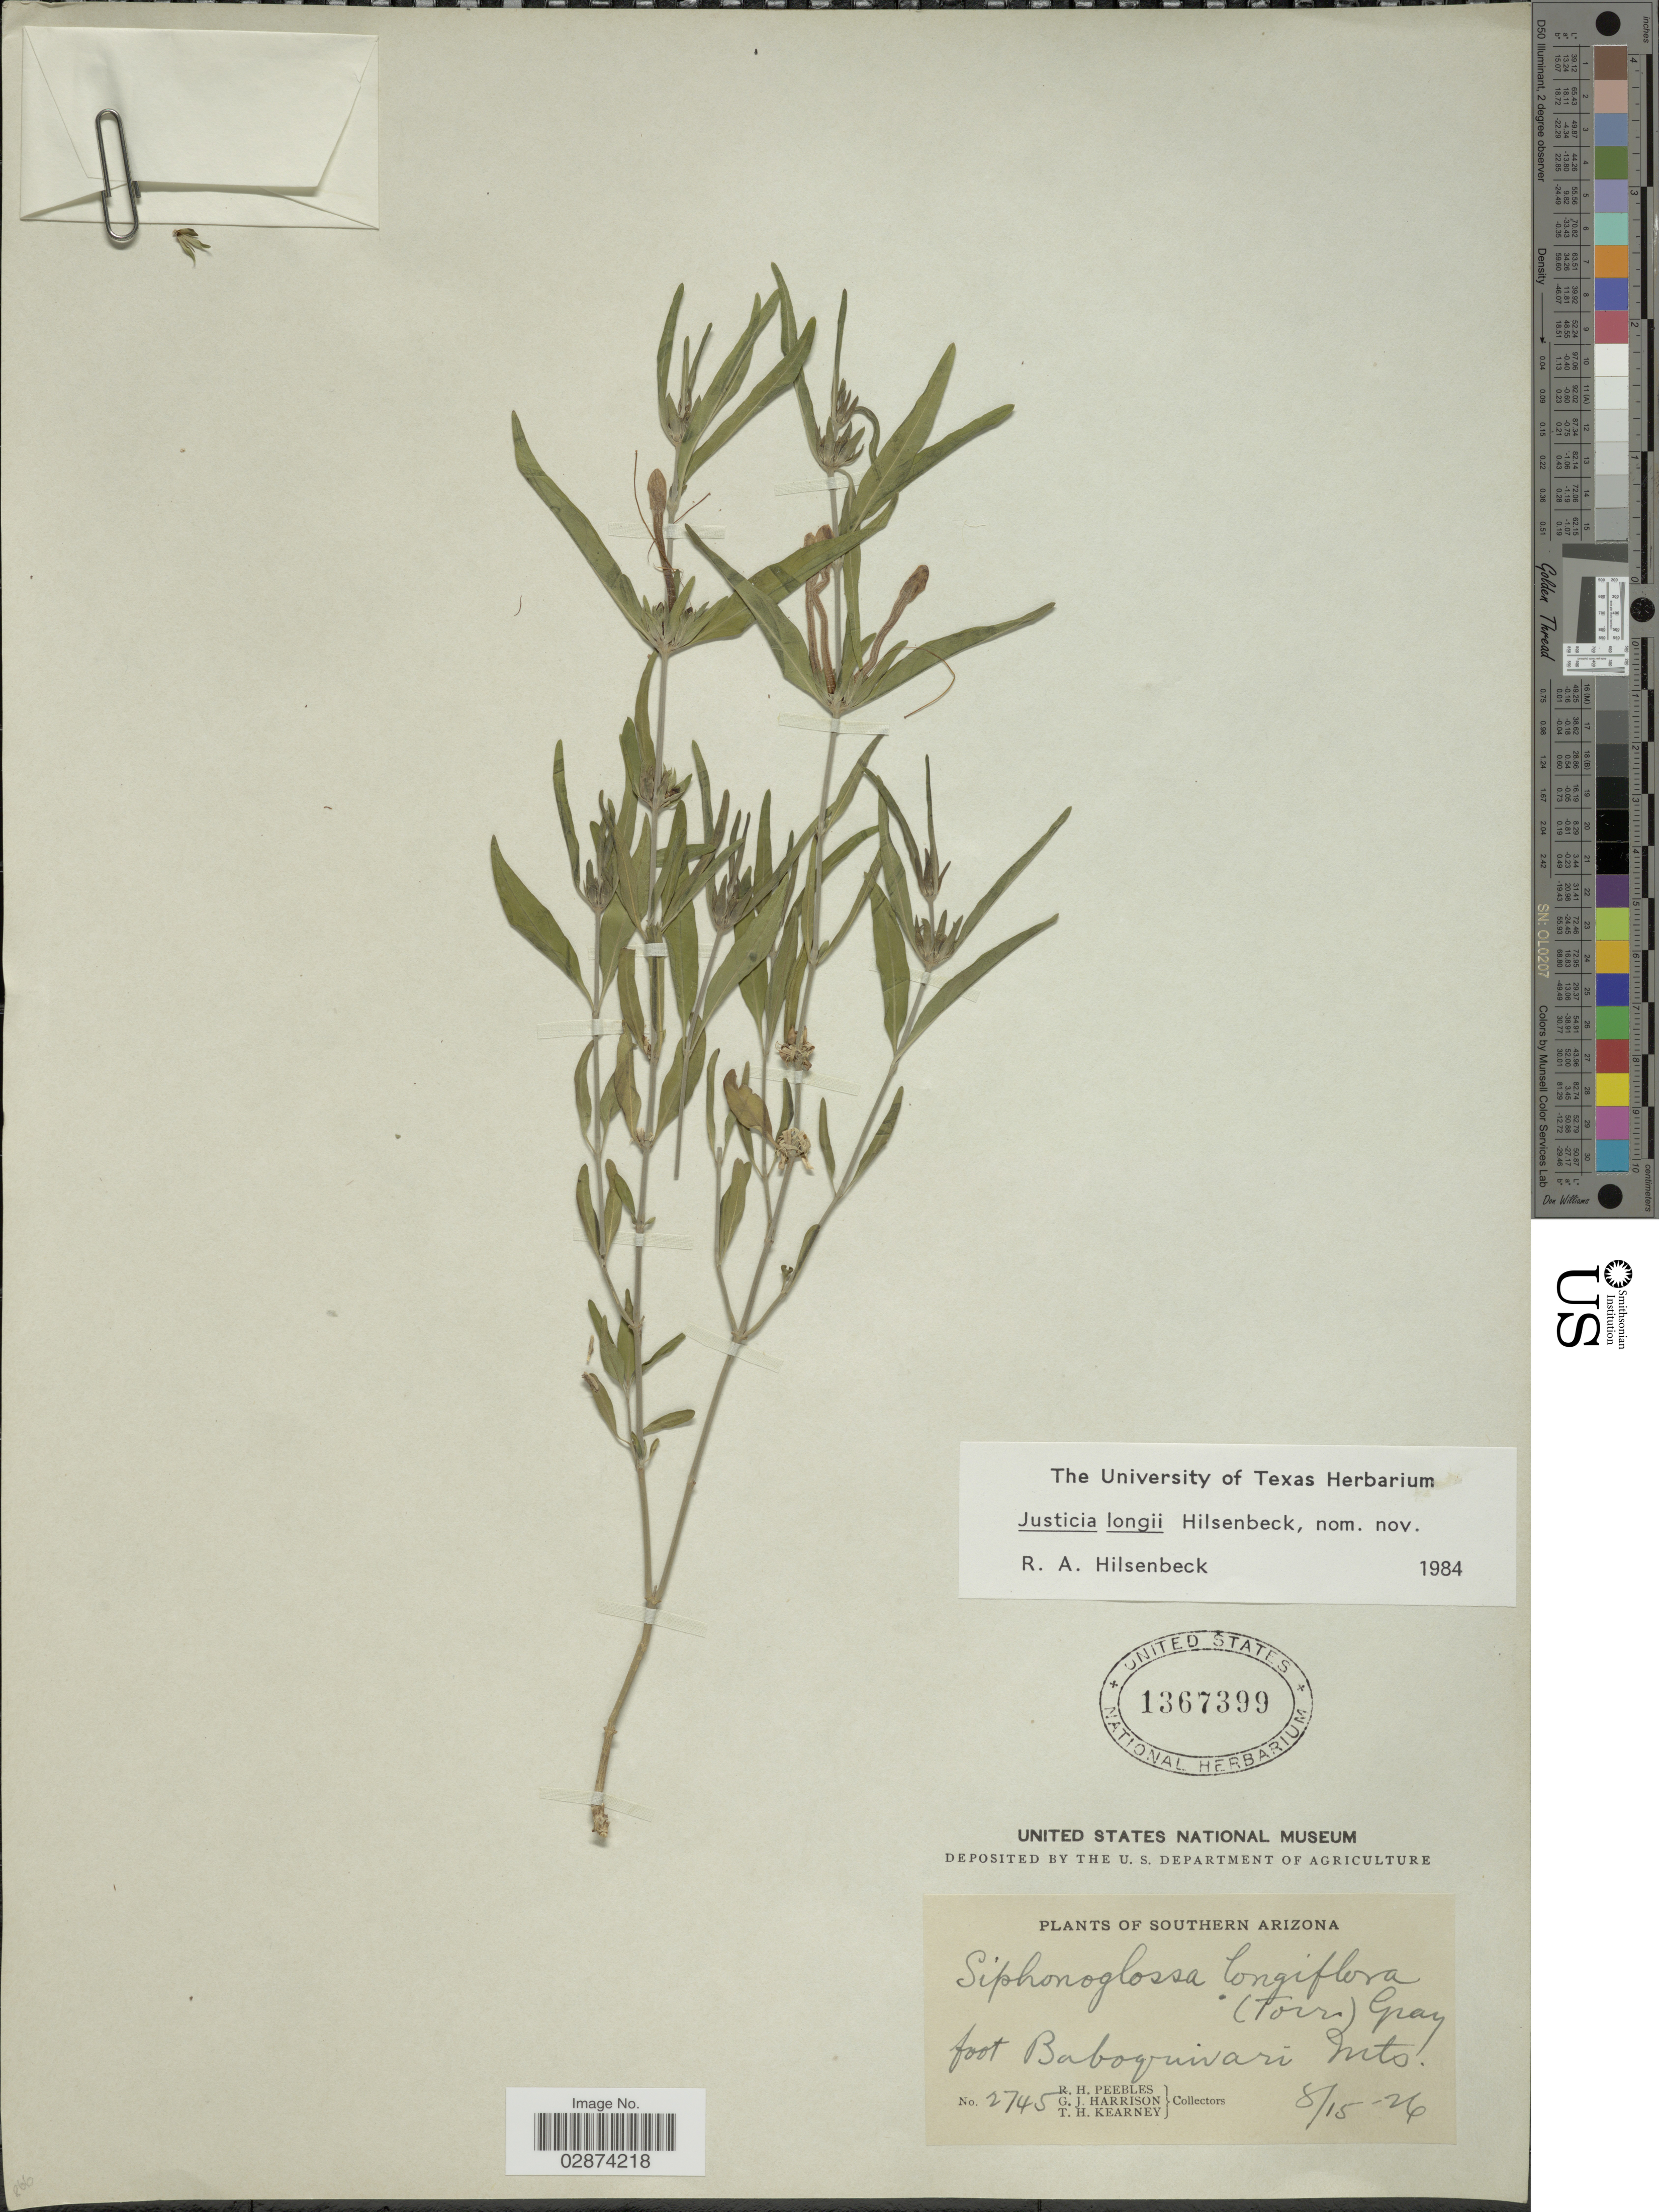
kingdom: Plantae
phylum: Tracheophyta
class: Magnoliopsida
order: Lamiales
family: Acanthaceae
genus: Justicia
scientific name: Justicia longii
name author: Hilsenb.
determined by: Fisher, Amanda, (LOB), California State University, Long Beach (UNITED STATES)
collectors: R. H. Peebles, G. J. Harrison & T. H. Kearney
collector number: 2745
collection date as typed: Transcribed d/m/y: 15/8/26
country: United States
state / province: Arizona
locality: Southern Arizona. Foot Baboquivari Mts.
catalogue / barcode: US 1367399